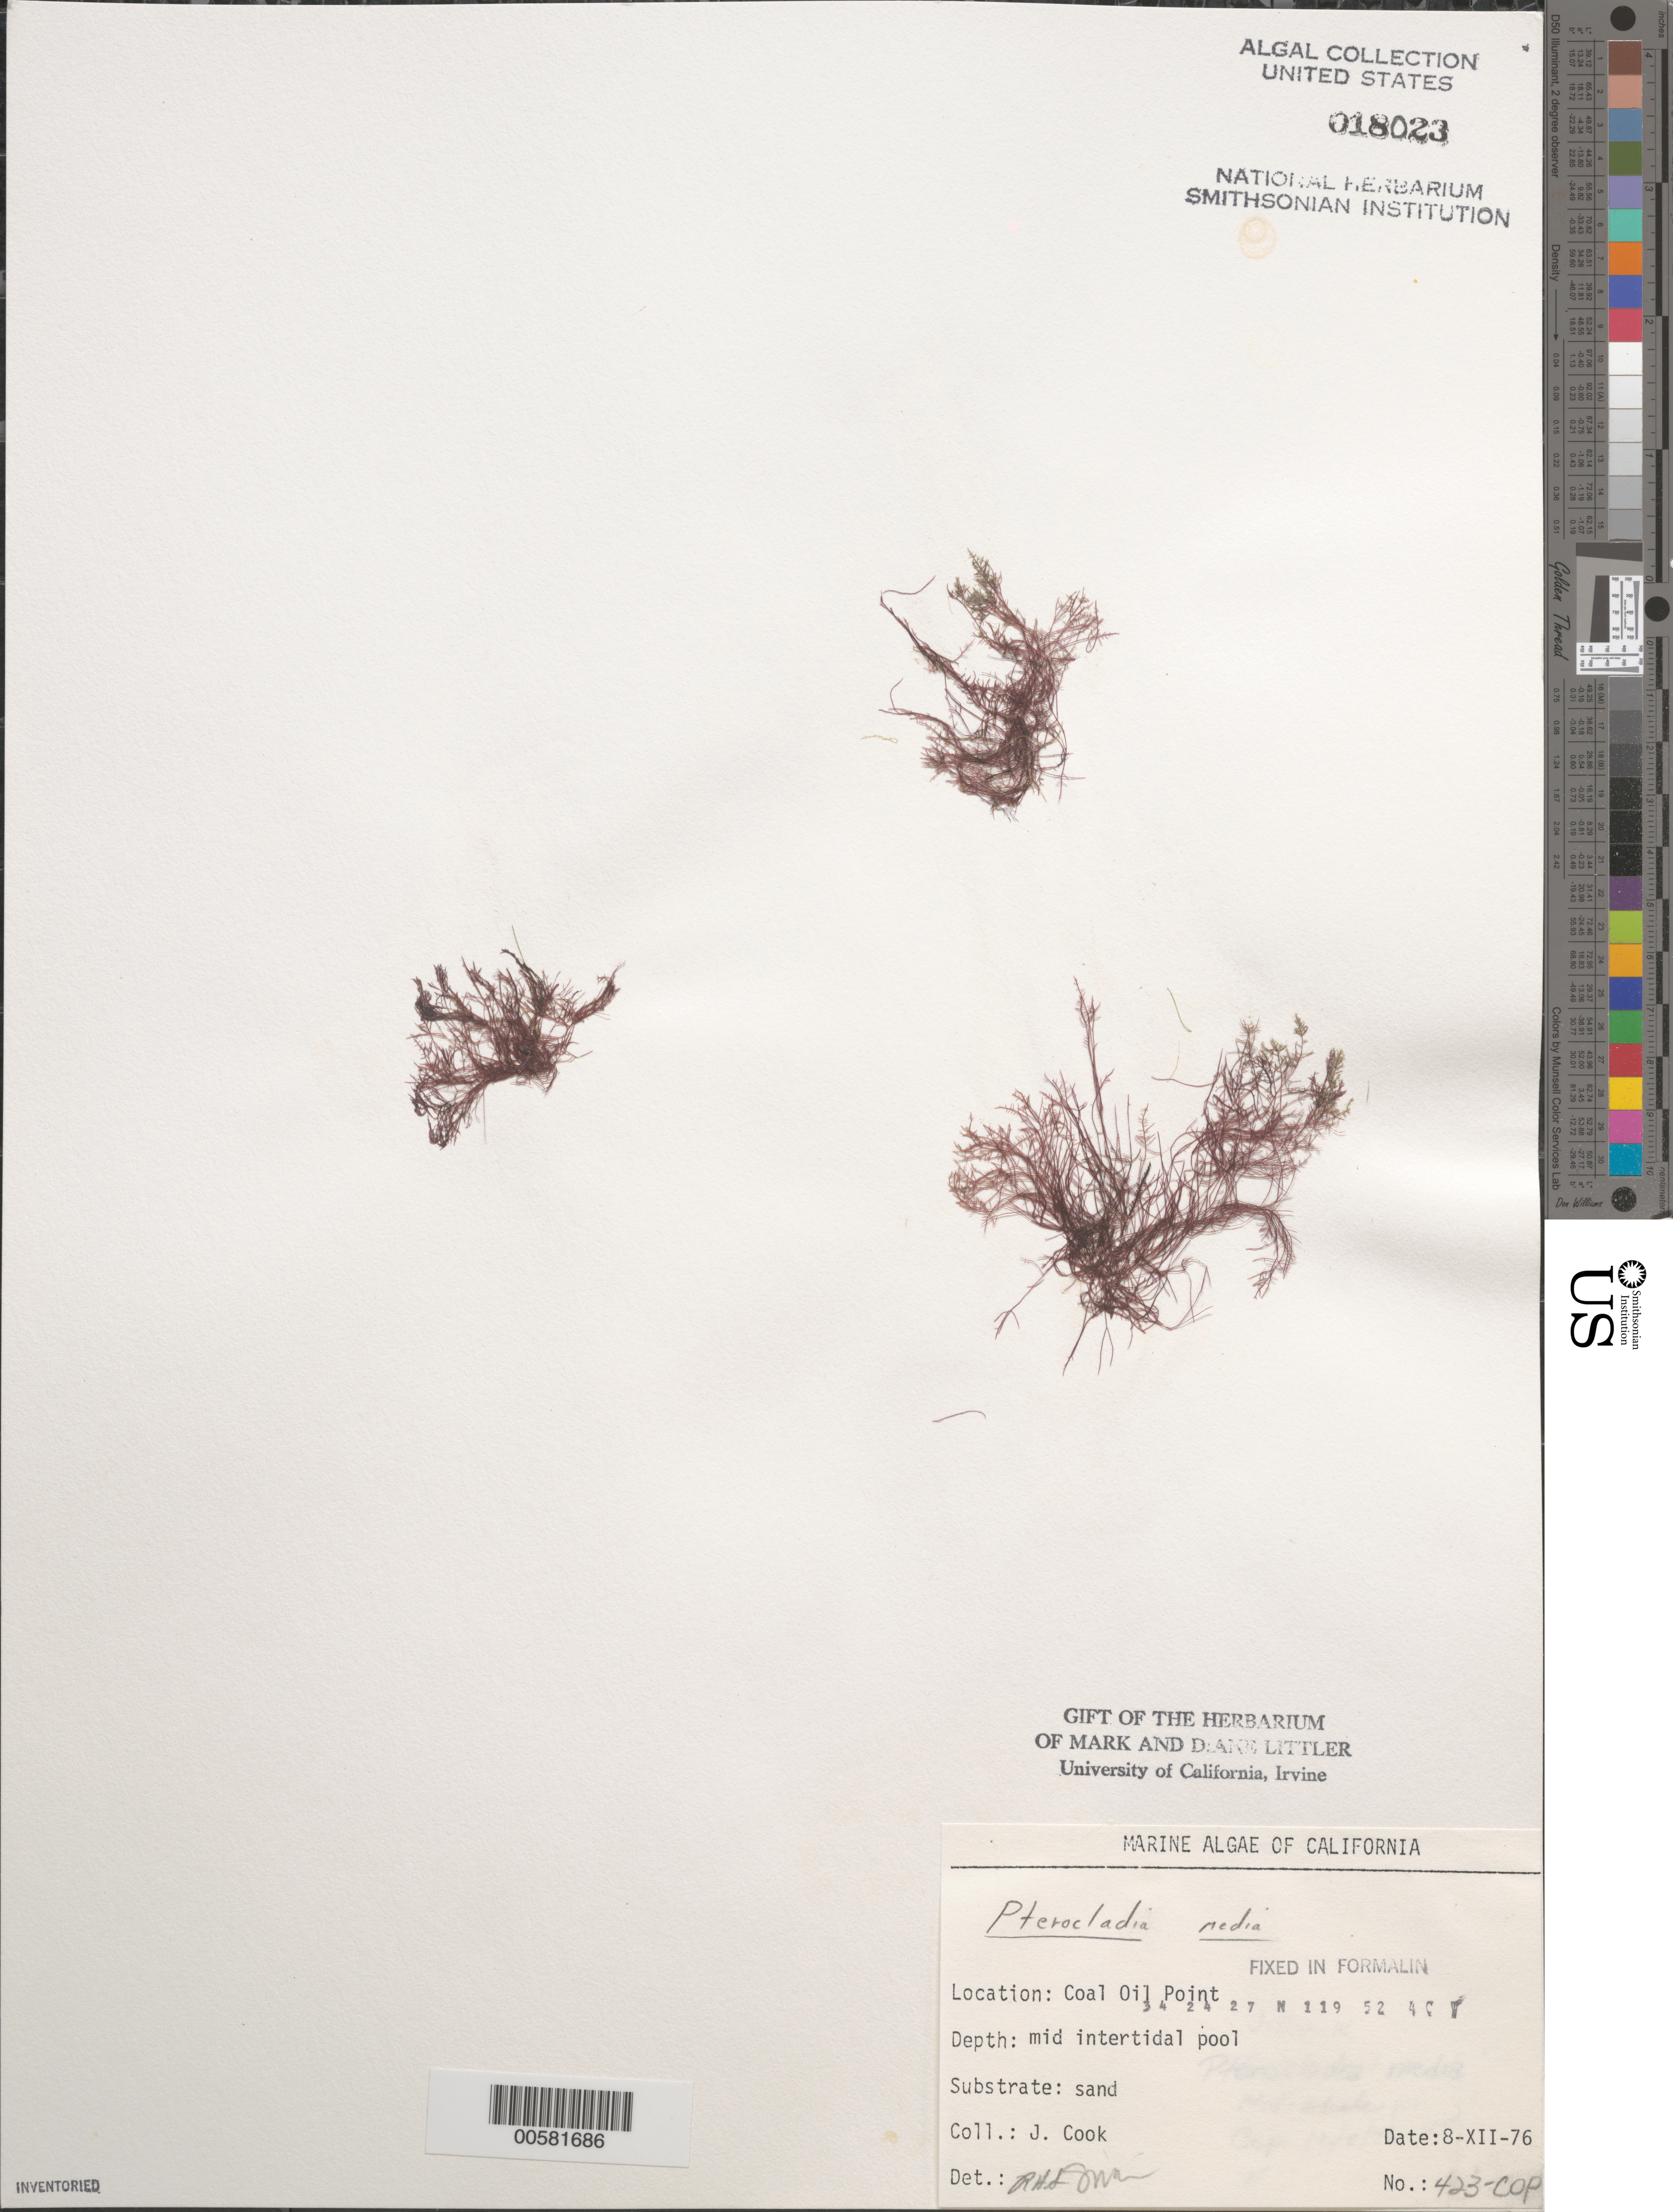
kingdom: Plantae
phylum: Rhodophyta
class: Florideophyceae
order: Gelidiales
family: Pterocladiaceae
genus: Pterocladiella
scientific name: Pterocladiella media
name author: (E.Y. Dawson) G.H. Boo & K.A. Miller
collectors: J. Cook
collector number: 423-cop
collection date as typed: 08 Dec 1976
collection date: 1976-12-08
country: United States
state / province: California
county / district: Santa Barbara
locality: Coal Oil Point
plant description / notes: BLM-SOCALBIGHT rocky intertidal survey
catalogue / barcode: US 18023